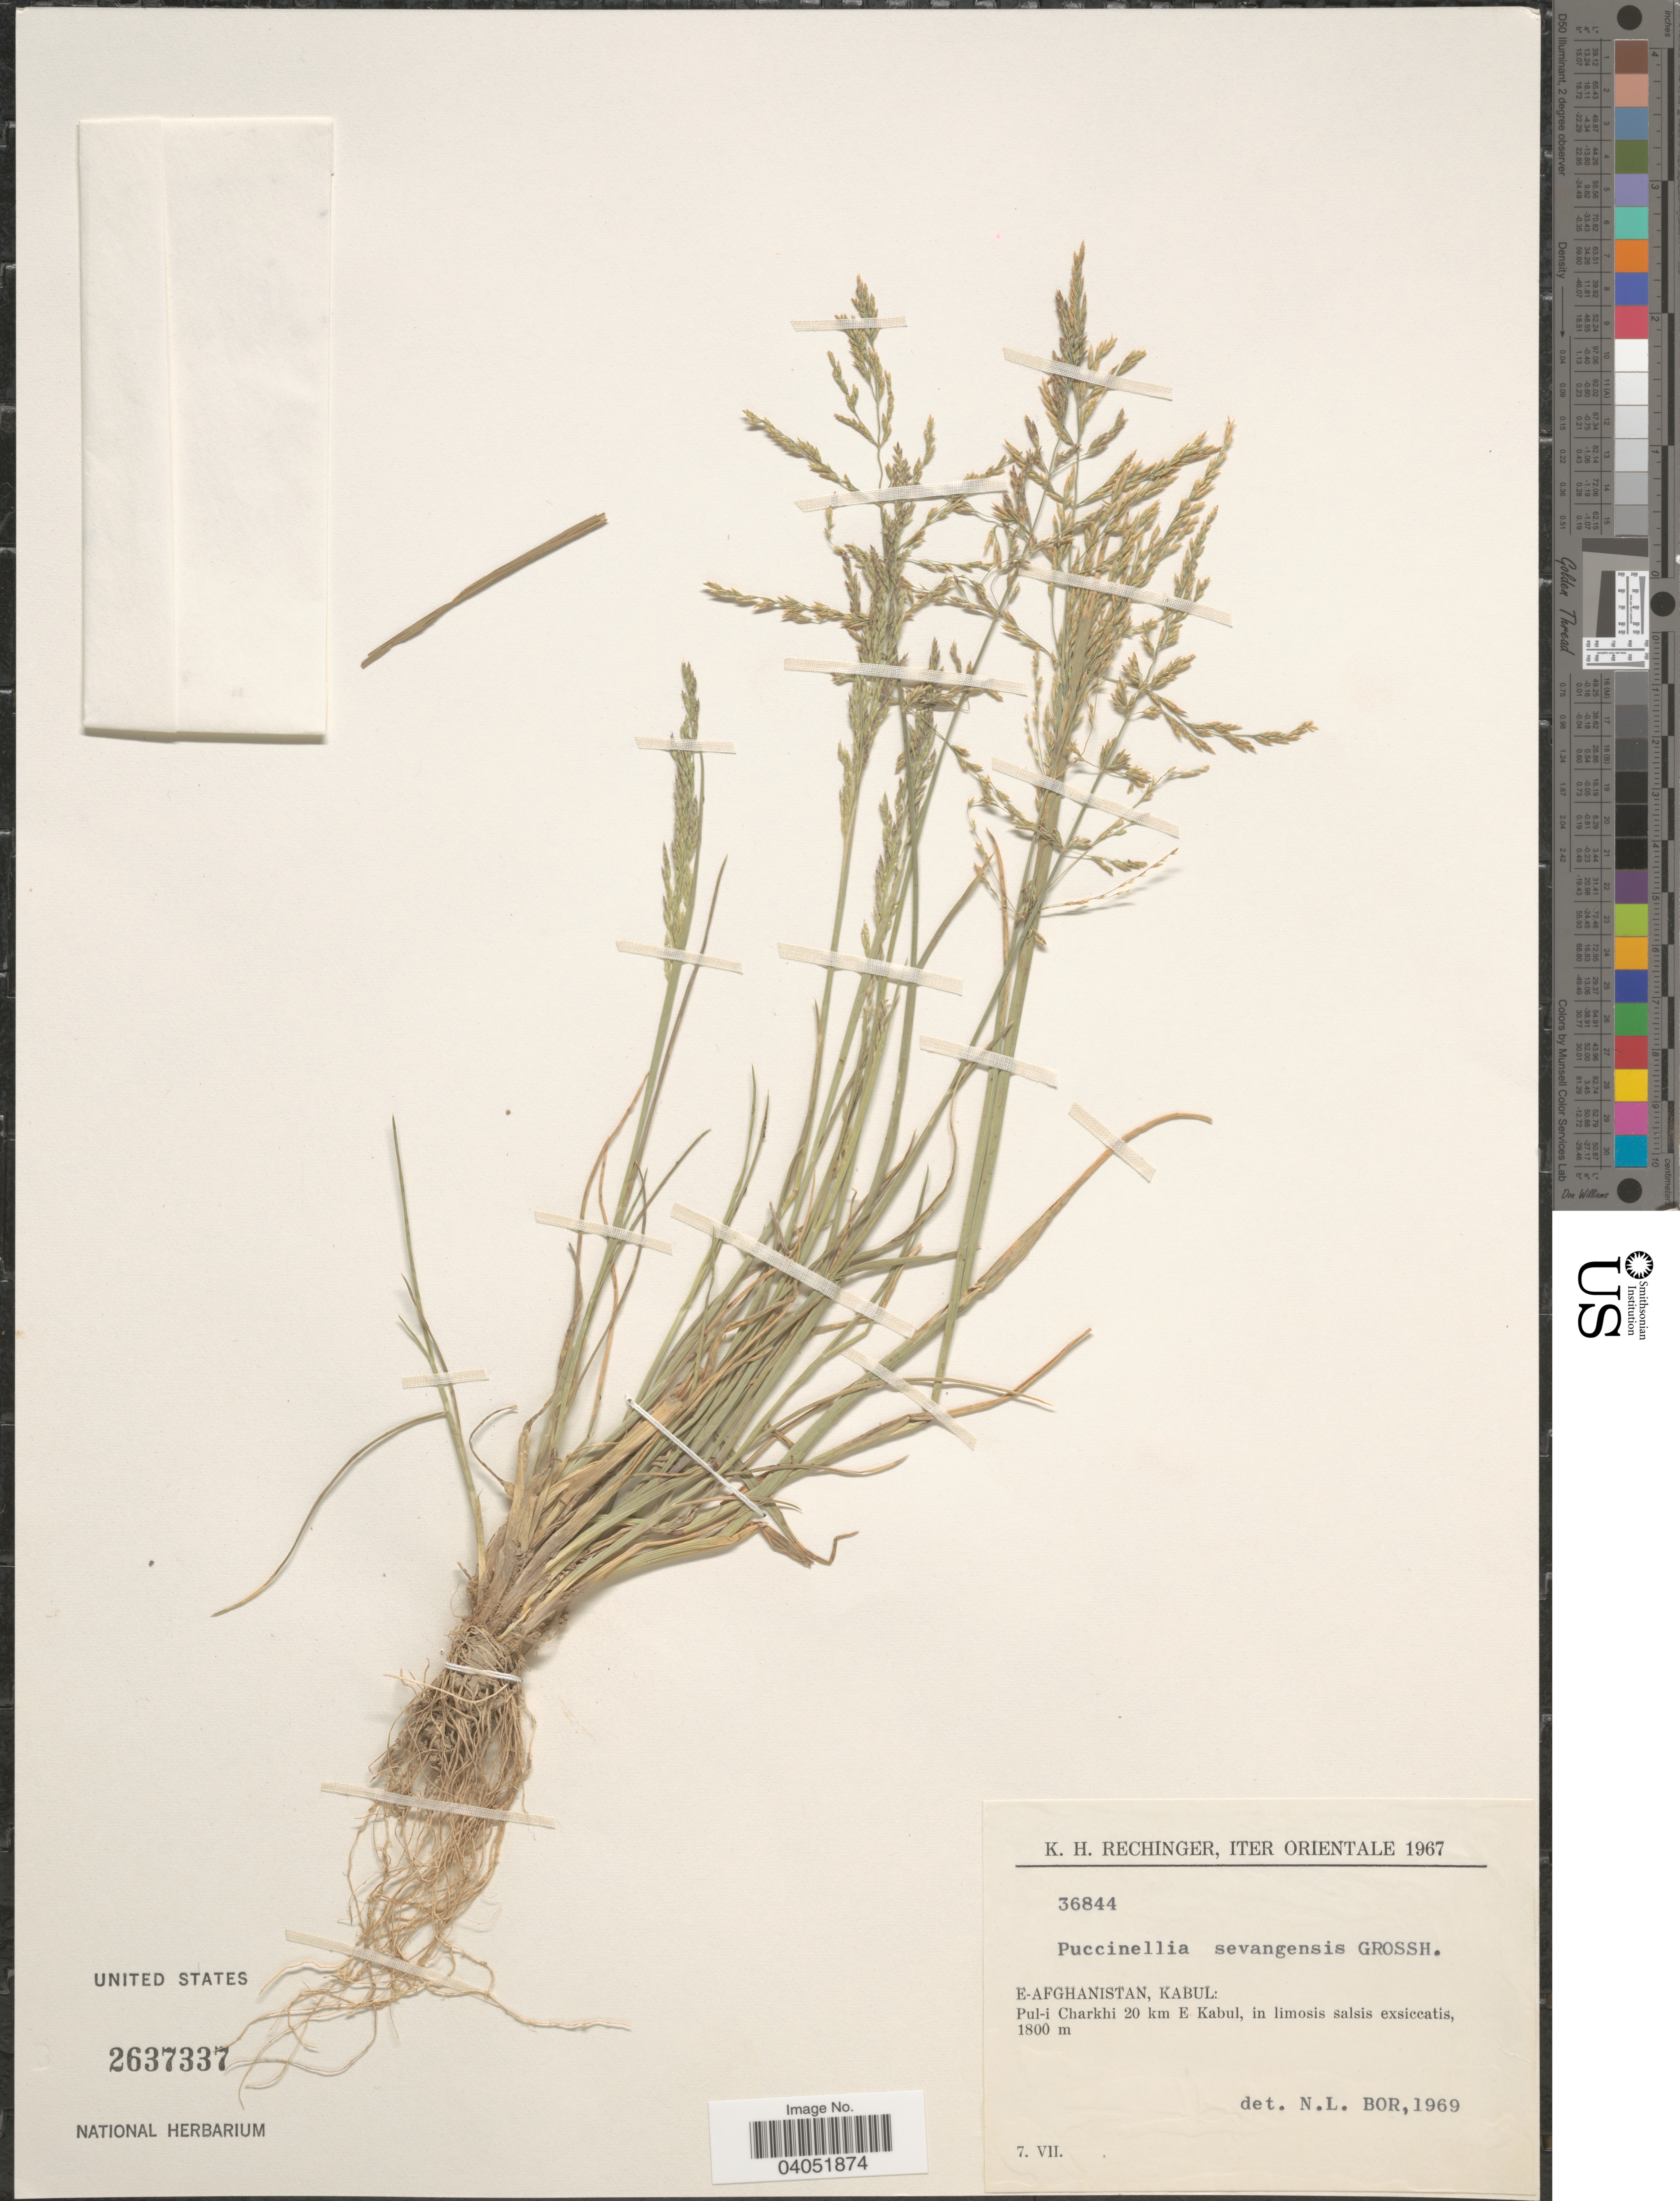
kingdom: Plantae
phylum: Tracheophyta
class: Liliopsida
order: Poales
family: Poaceae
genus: Puccinellia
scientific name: Puccinellia distans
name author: (Jacq.) Parl.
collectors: K. H. Rechinger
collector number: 36844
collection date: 1967-07-07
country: Afghanistan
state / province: Kabul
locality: Iter Orientale. E-Afghanistan: Pul-i Charkhi 20 km E Kabul.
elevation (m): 1800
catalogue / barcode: US 2637337